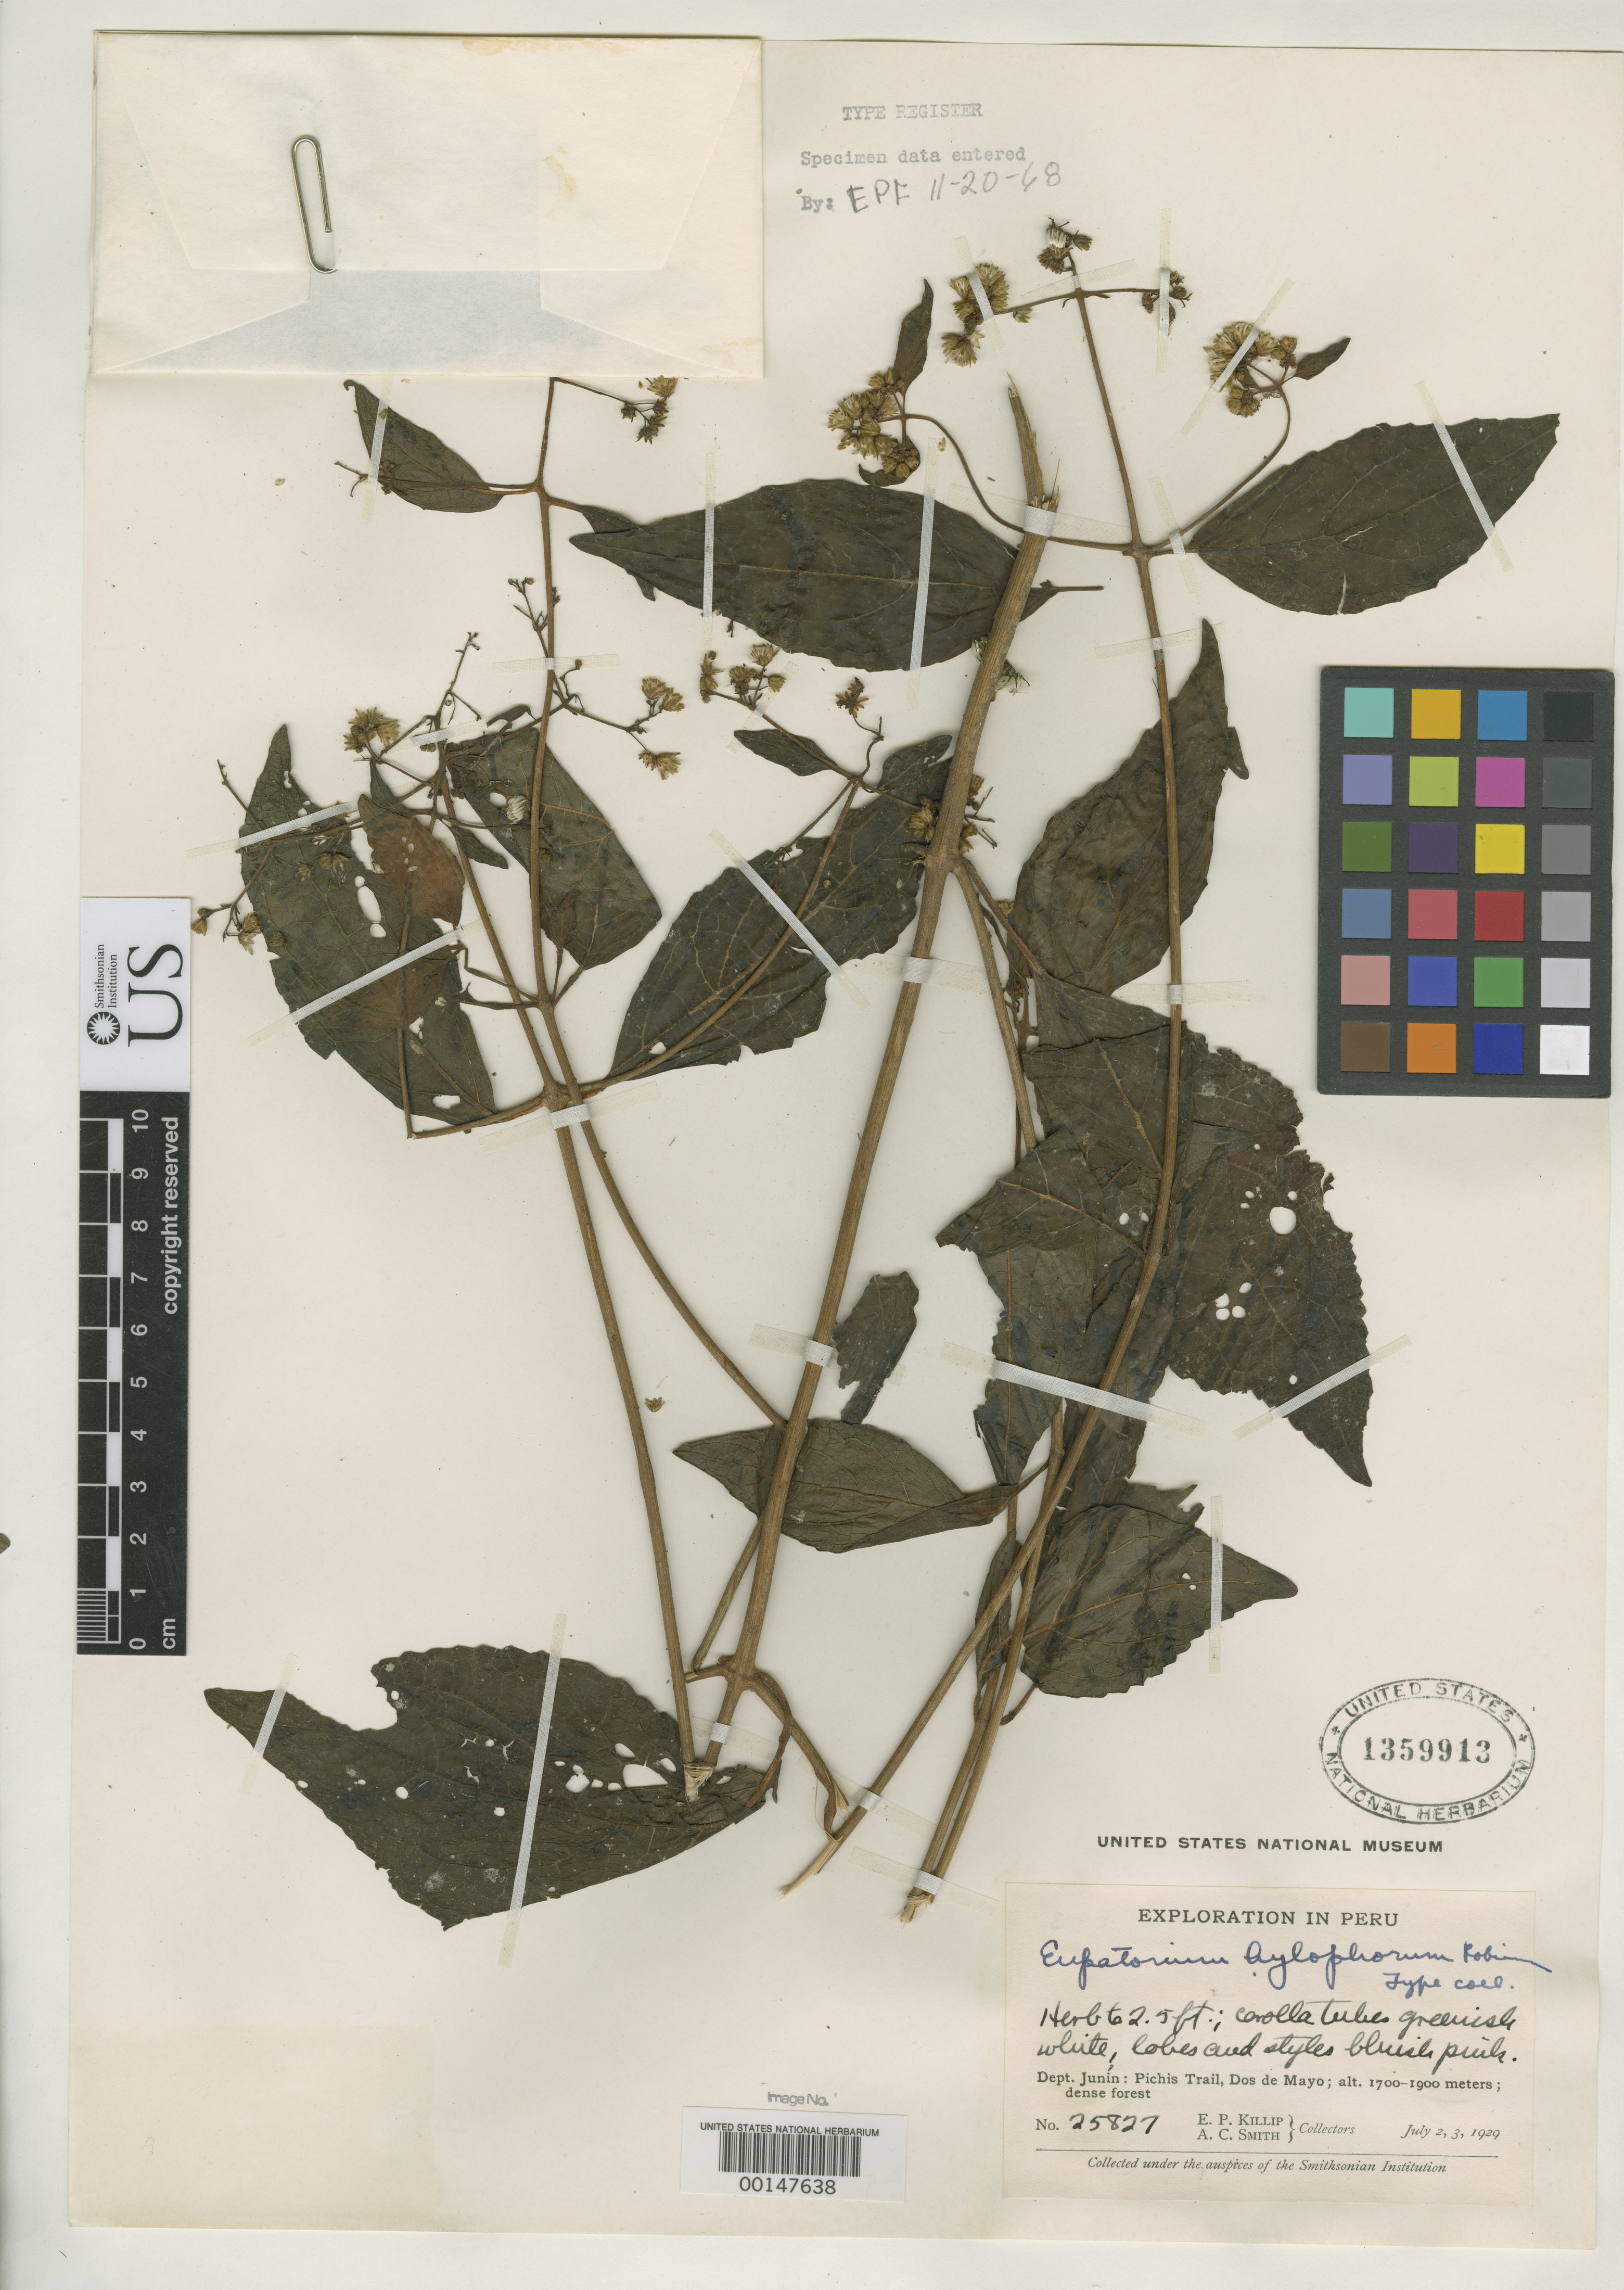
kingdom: Plantae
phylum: Tracheophyta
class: Magnoliopsida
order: Asterales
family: Asteraceae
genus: Eupatorium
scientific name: Eupatorium hylophorbum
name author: B.L. Rob.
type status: Isotype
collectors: E. P. Killip & A. C. Smith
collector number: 25827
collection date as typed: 03 Jul 1929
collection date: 1929-07-03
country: Peru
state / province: Junín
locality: Dos de Mayo, Pichis Trail.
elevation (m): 1700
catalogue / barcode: US 1359913